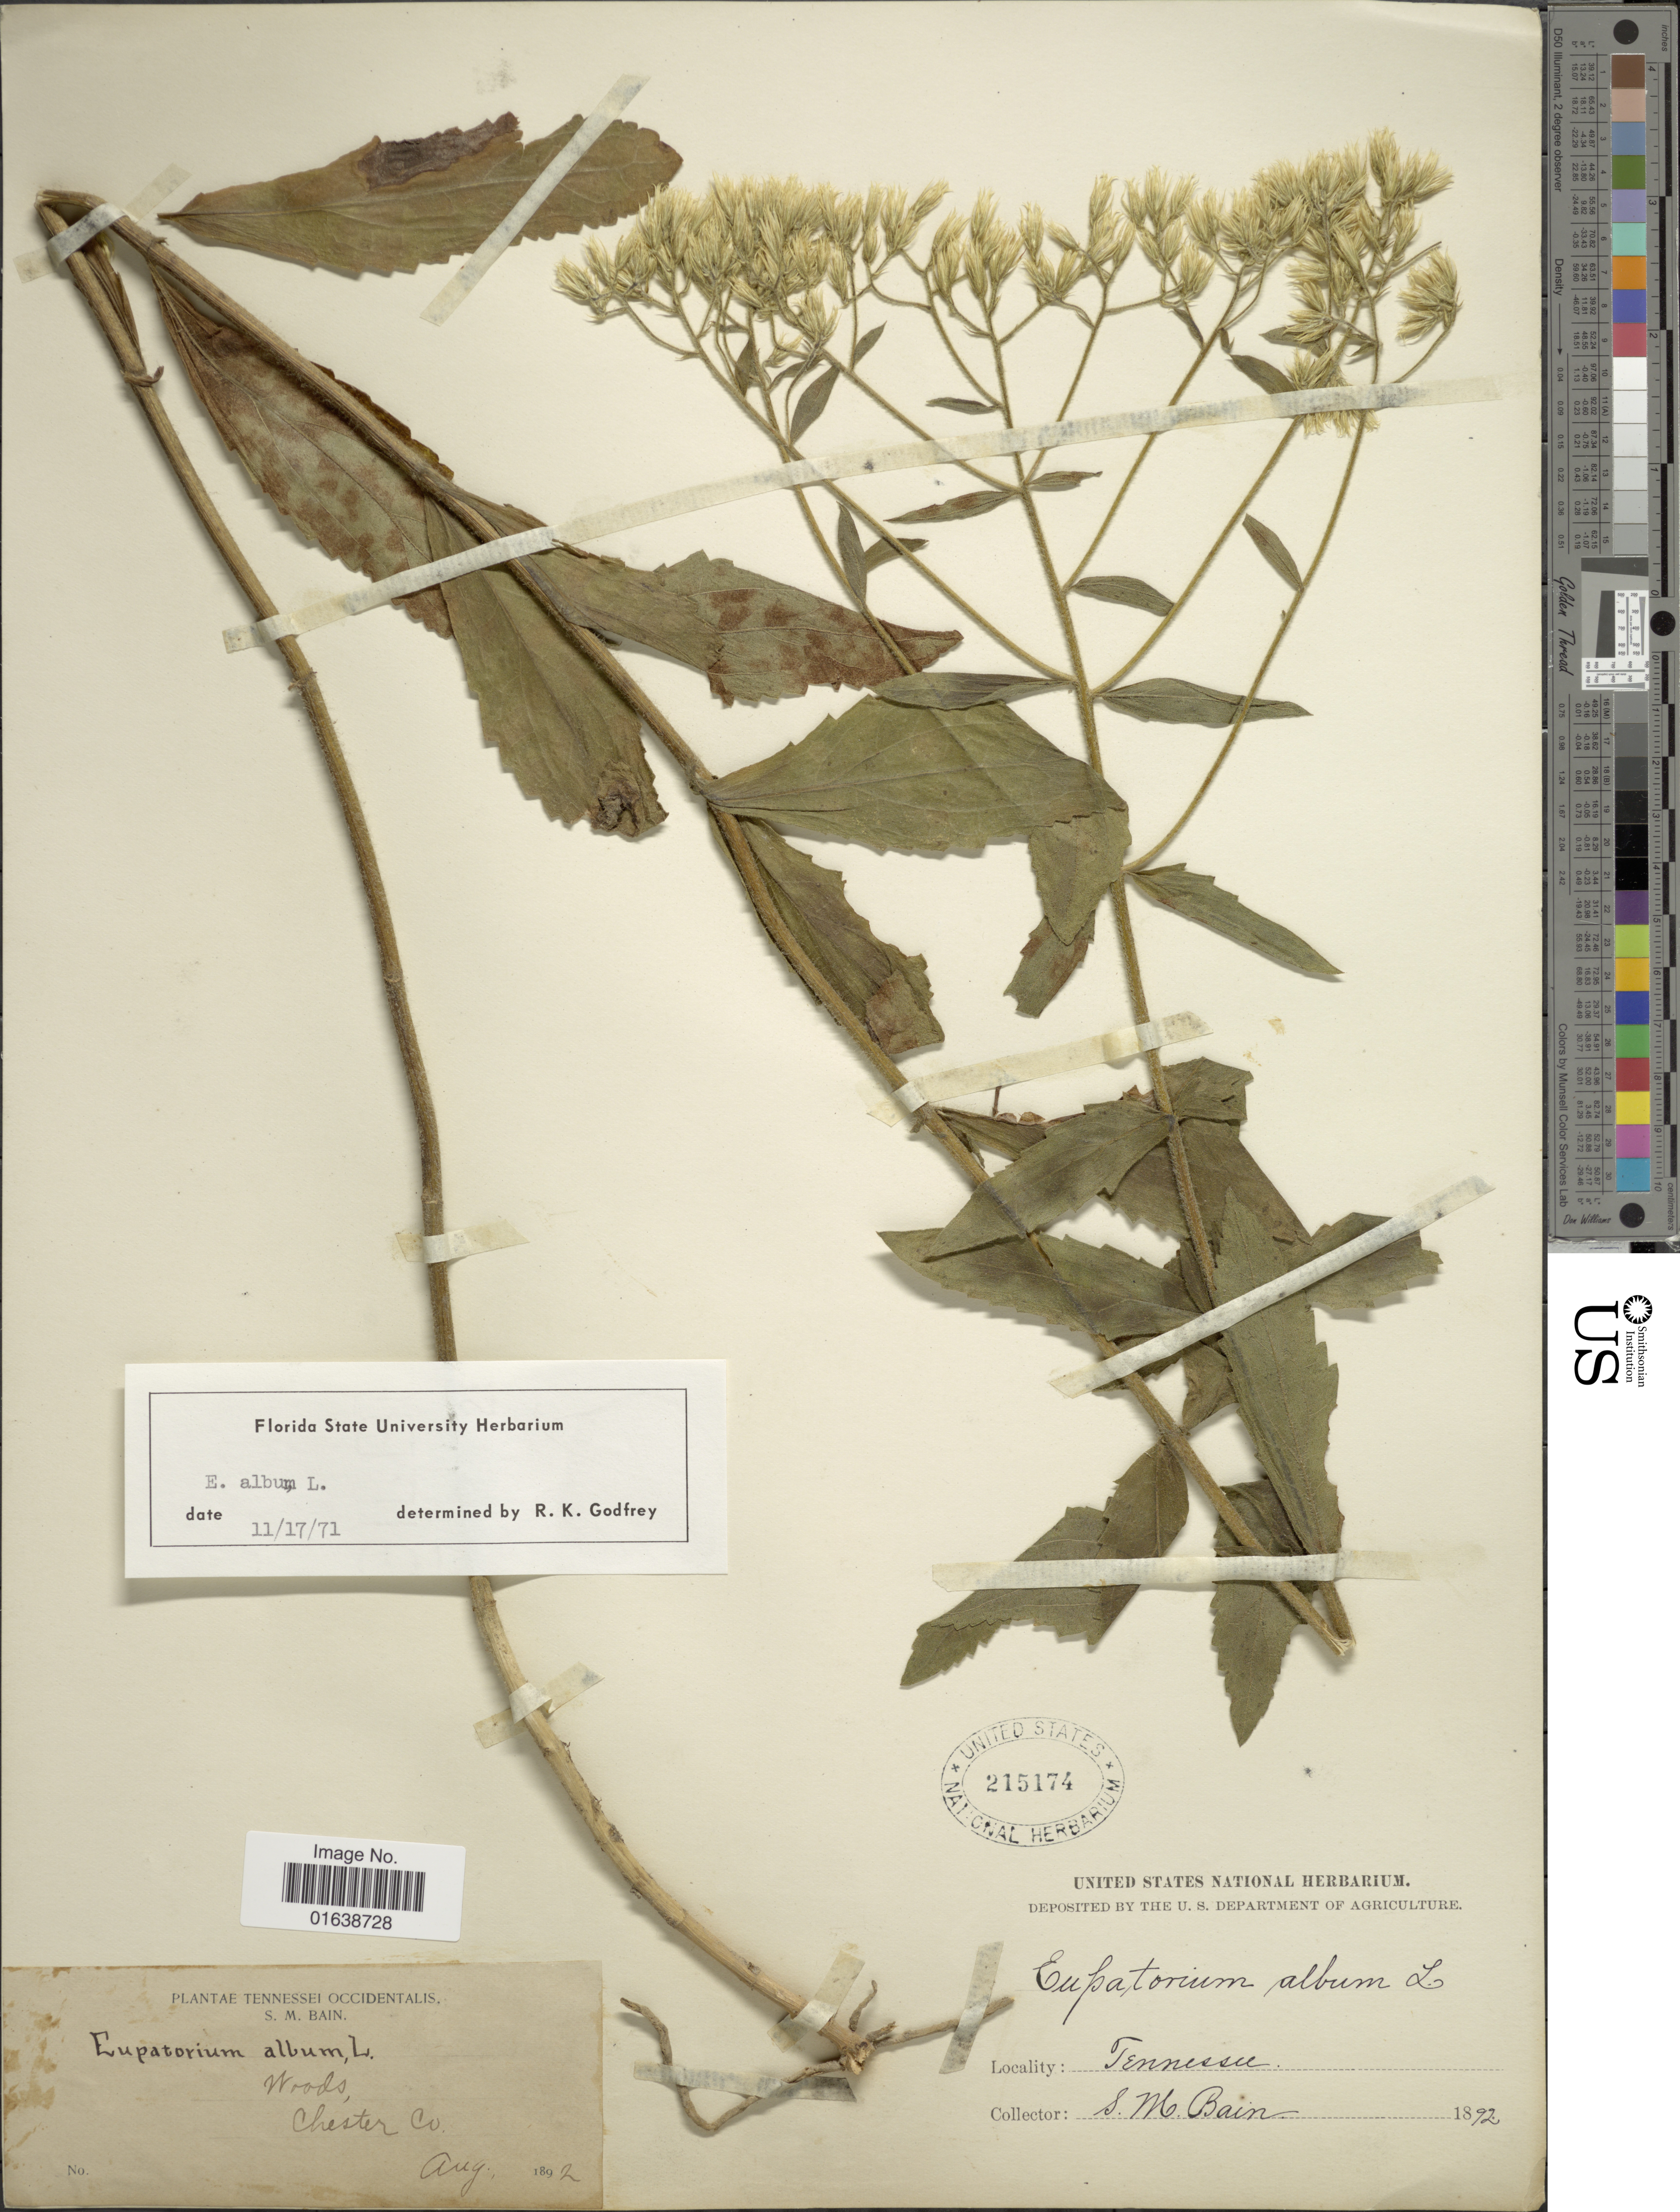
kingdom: Plantae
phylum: Tracheophyta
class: Magnoliopsida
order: Asterales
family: Asteraceae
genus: Eupatorium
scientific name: Eupatorium album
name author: L.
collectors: S. M. Bain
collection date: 1892-08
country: United States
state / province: Tennessee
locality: Tennessee. Woods. Chester Co,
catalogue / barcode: US 215174